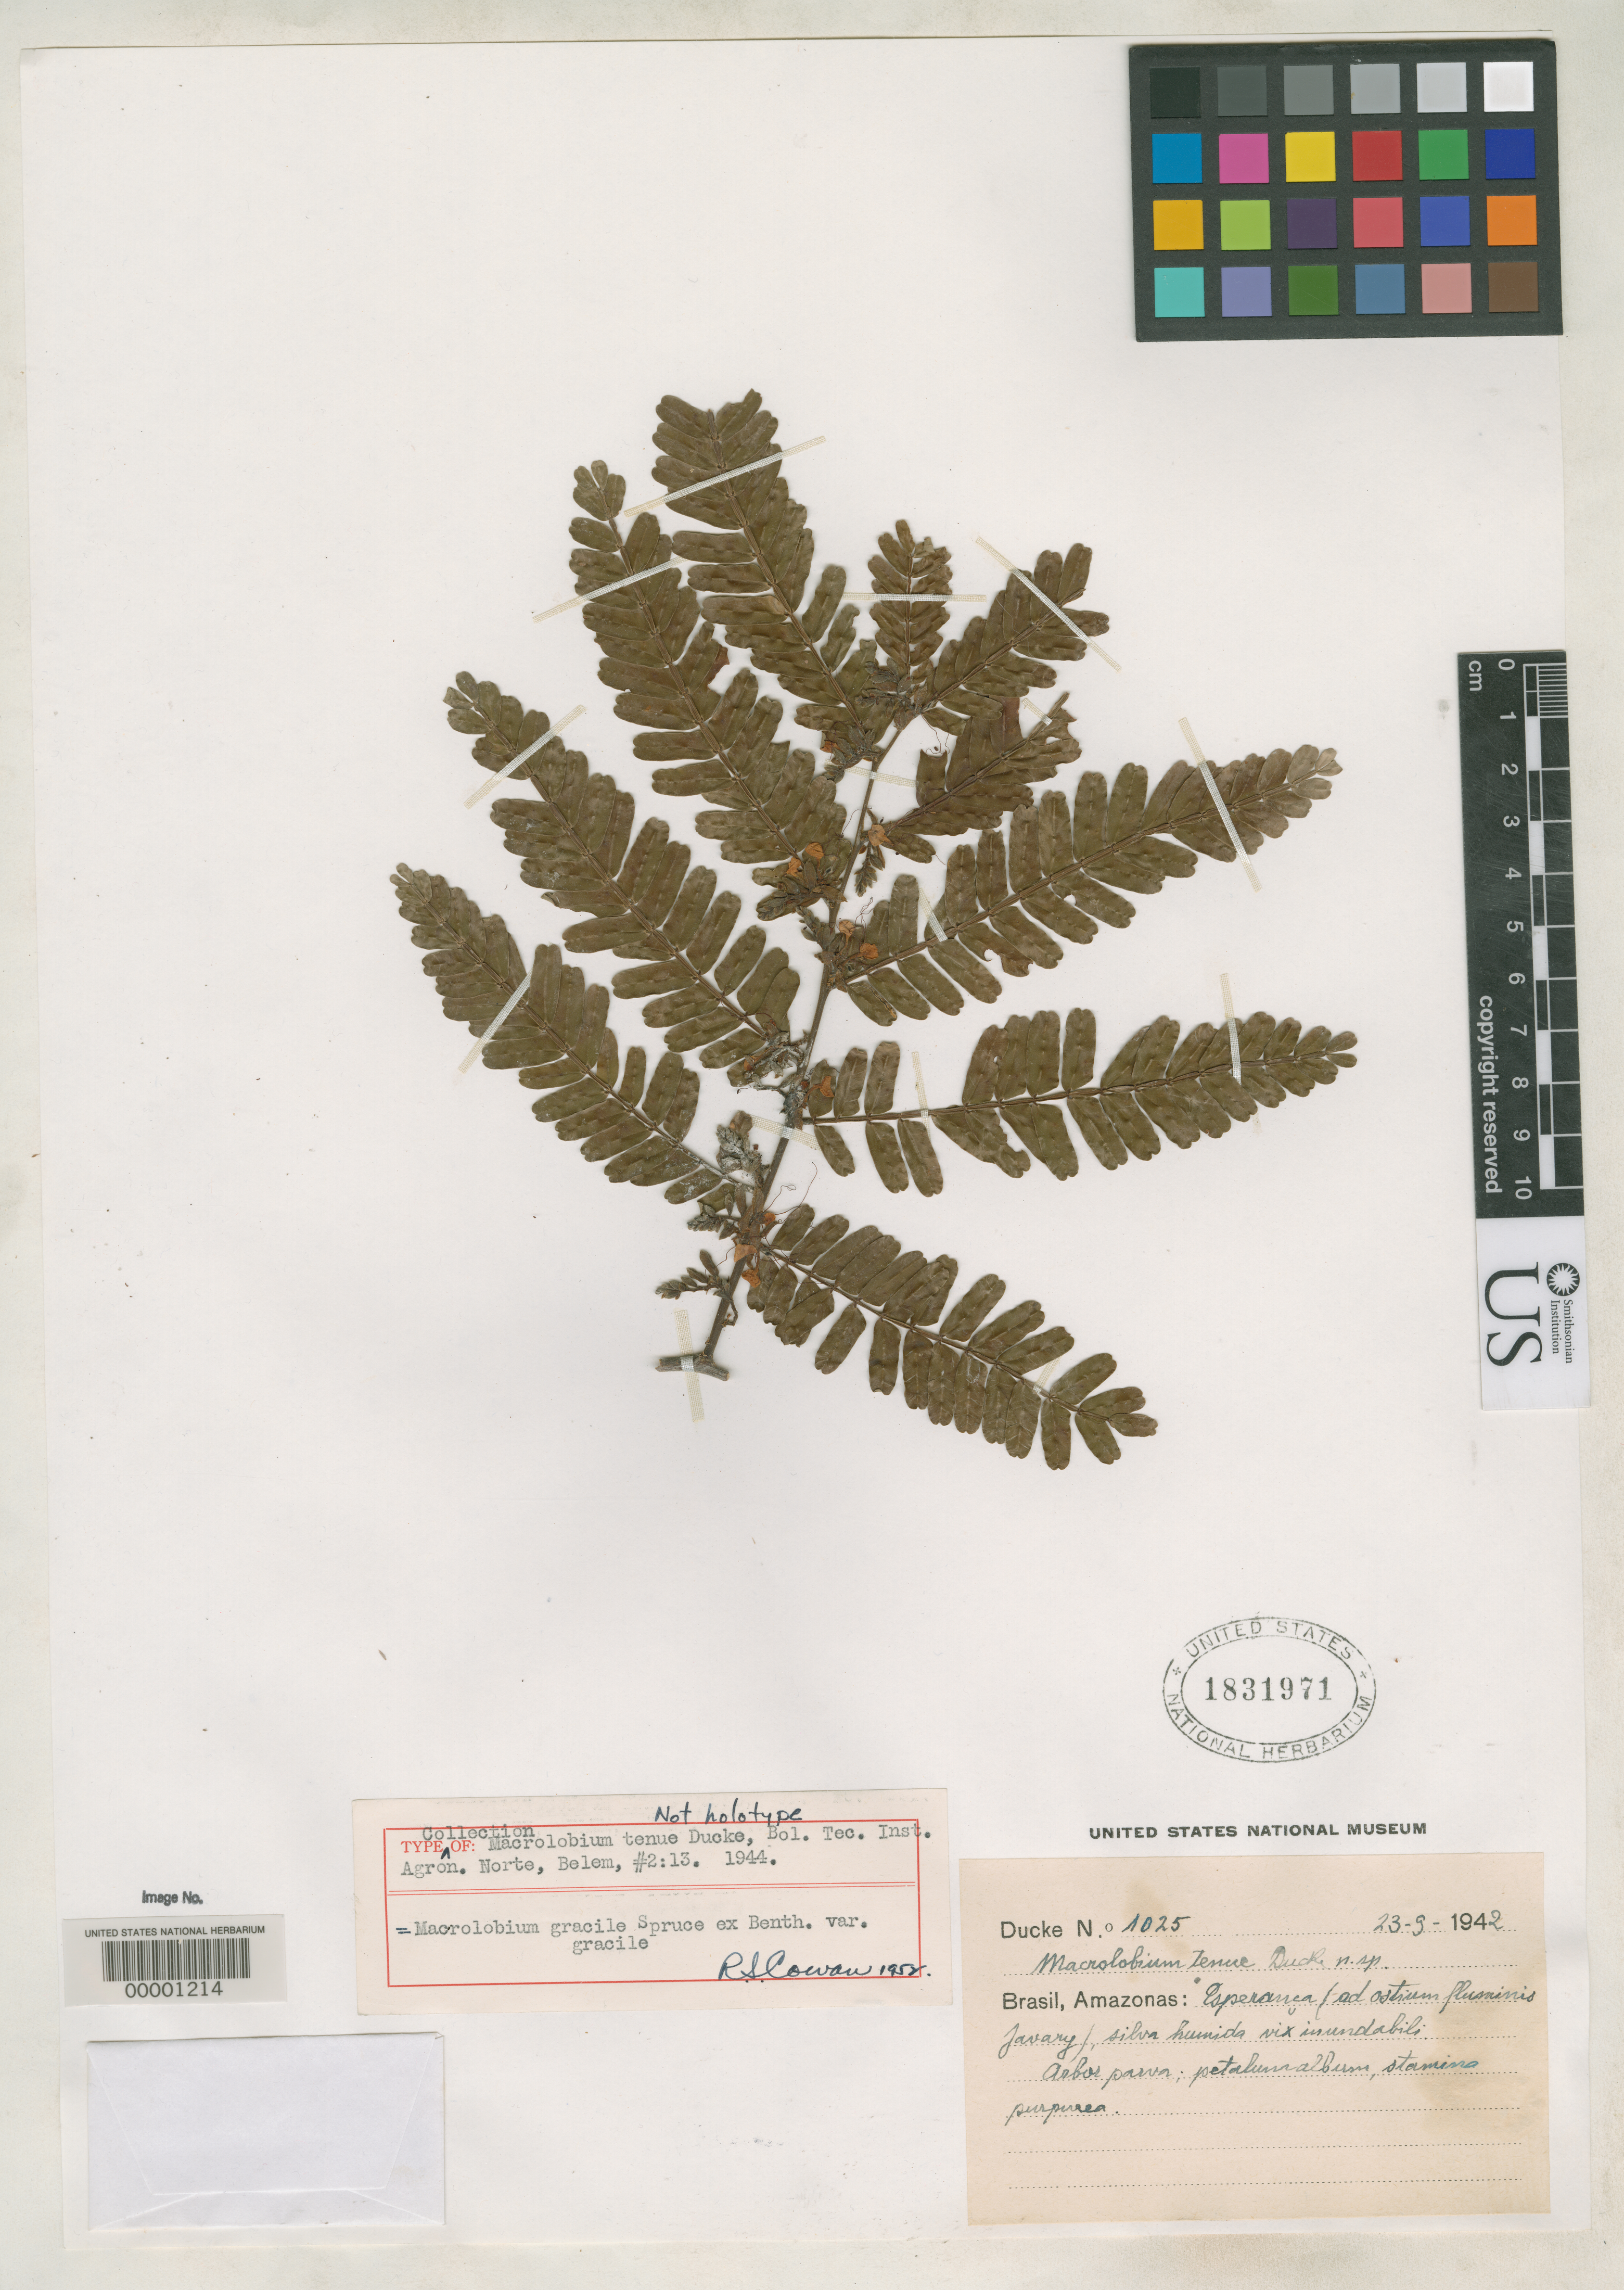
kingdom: Plantae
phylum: Tracheophyta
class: Magnoliopsida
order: Fabales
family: Fabaceae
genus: Macrolobium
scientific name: Macrolobium tenue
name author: Ducke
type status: Isotype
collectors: A. Ducke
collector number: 1025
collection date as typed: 23 Sep 1942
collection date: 1942-09-23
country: Brazil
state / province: Amazonas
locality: Prope Esperanca ad ostium Fluminus Javary.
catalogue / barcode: US 1831971